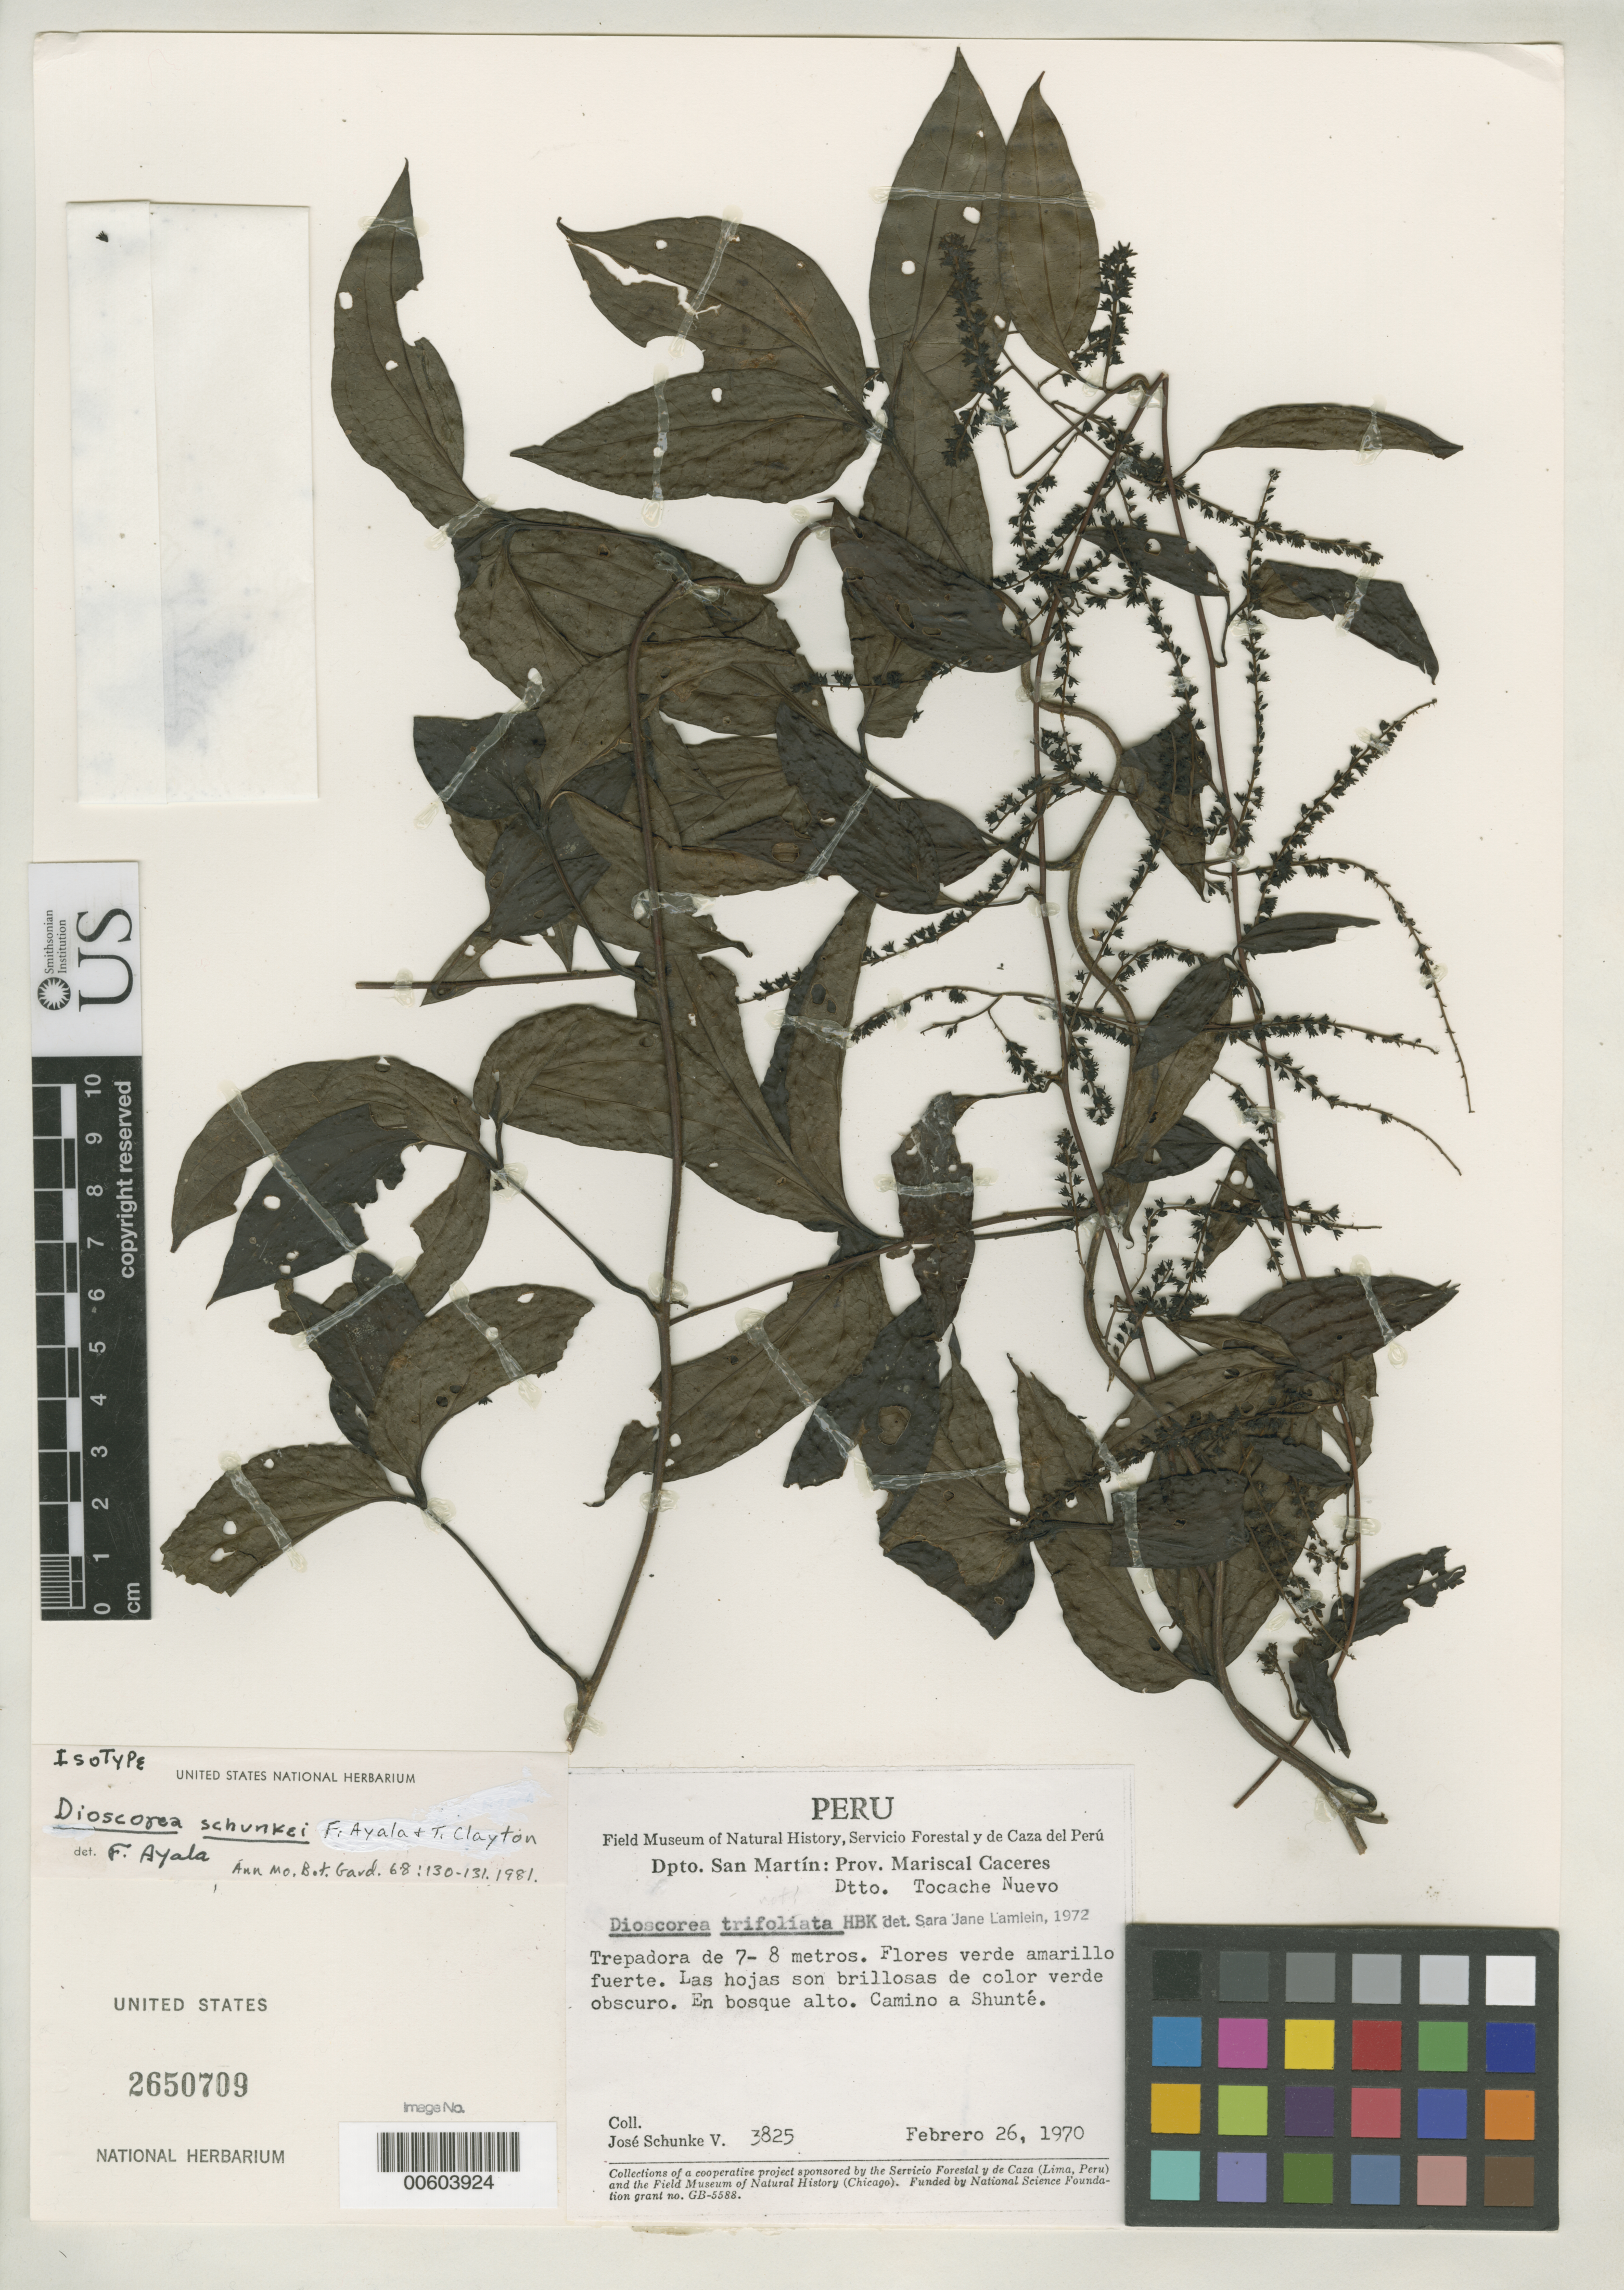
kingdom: Plantae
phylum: Tracheophyta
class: Liliopsida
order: Dioscoreales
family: Dioscoreaceae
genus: Dioscorea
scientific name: Dioscorea schunkei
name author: Ayala & T. Clayton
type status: Isotype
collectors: J. Schunke Vigo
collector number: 3825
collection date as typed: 26 Feb 1970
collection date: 1970-02-26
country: Peru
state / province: San Martín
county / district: Mariscal Cáceres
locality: Tocache Nuevo Dist., camino a Shunte.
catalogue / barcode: US 2650709